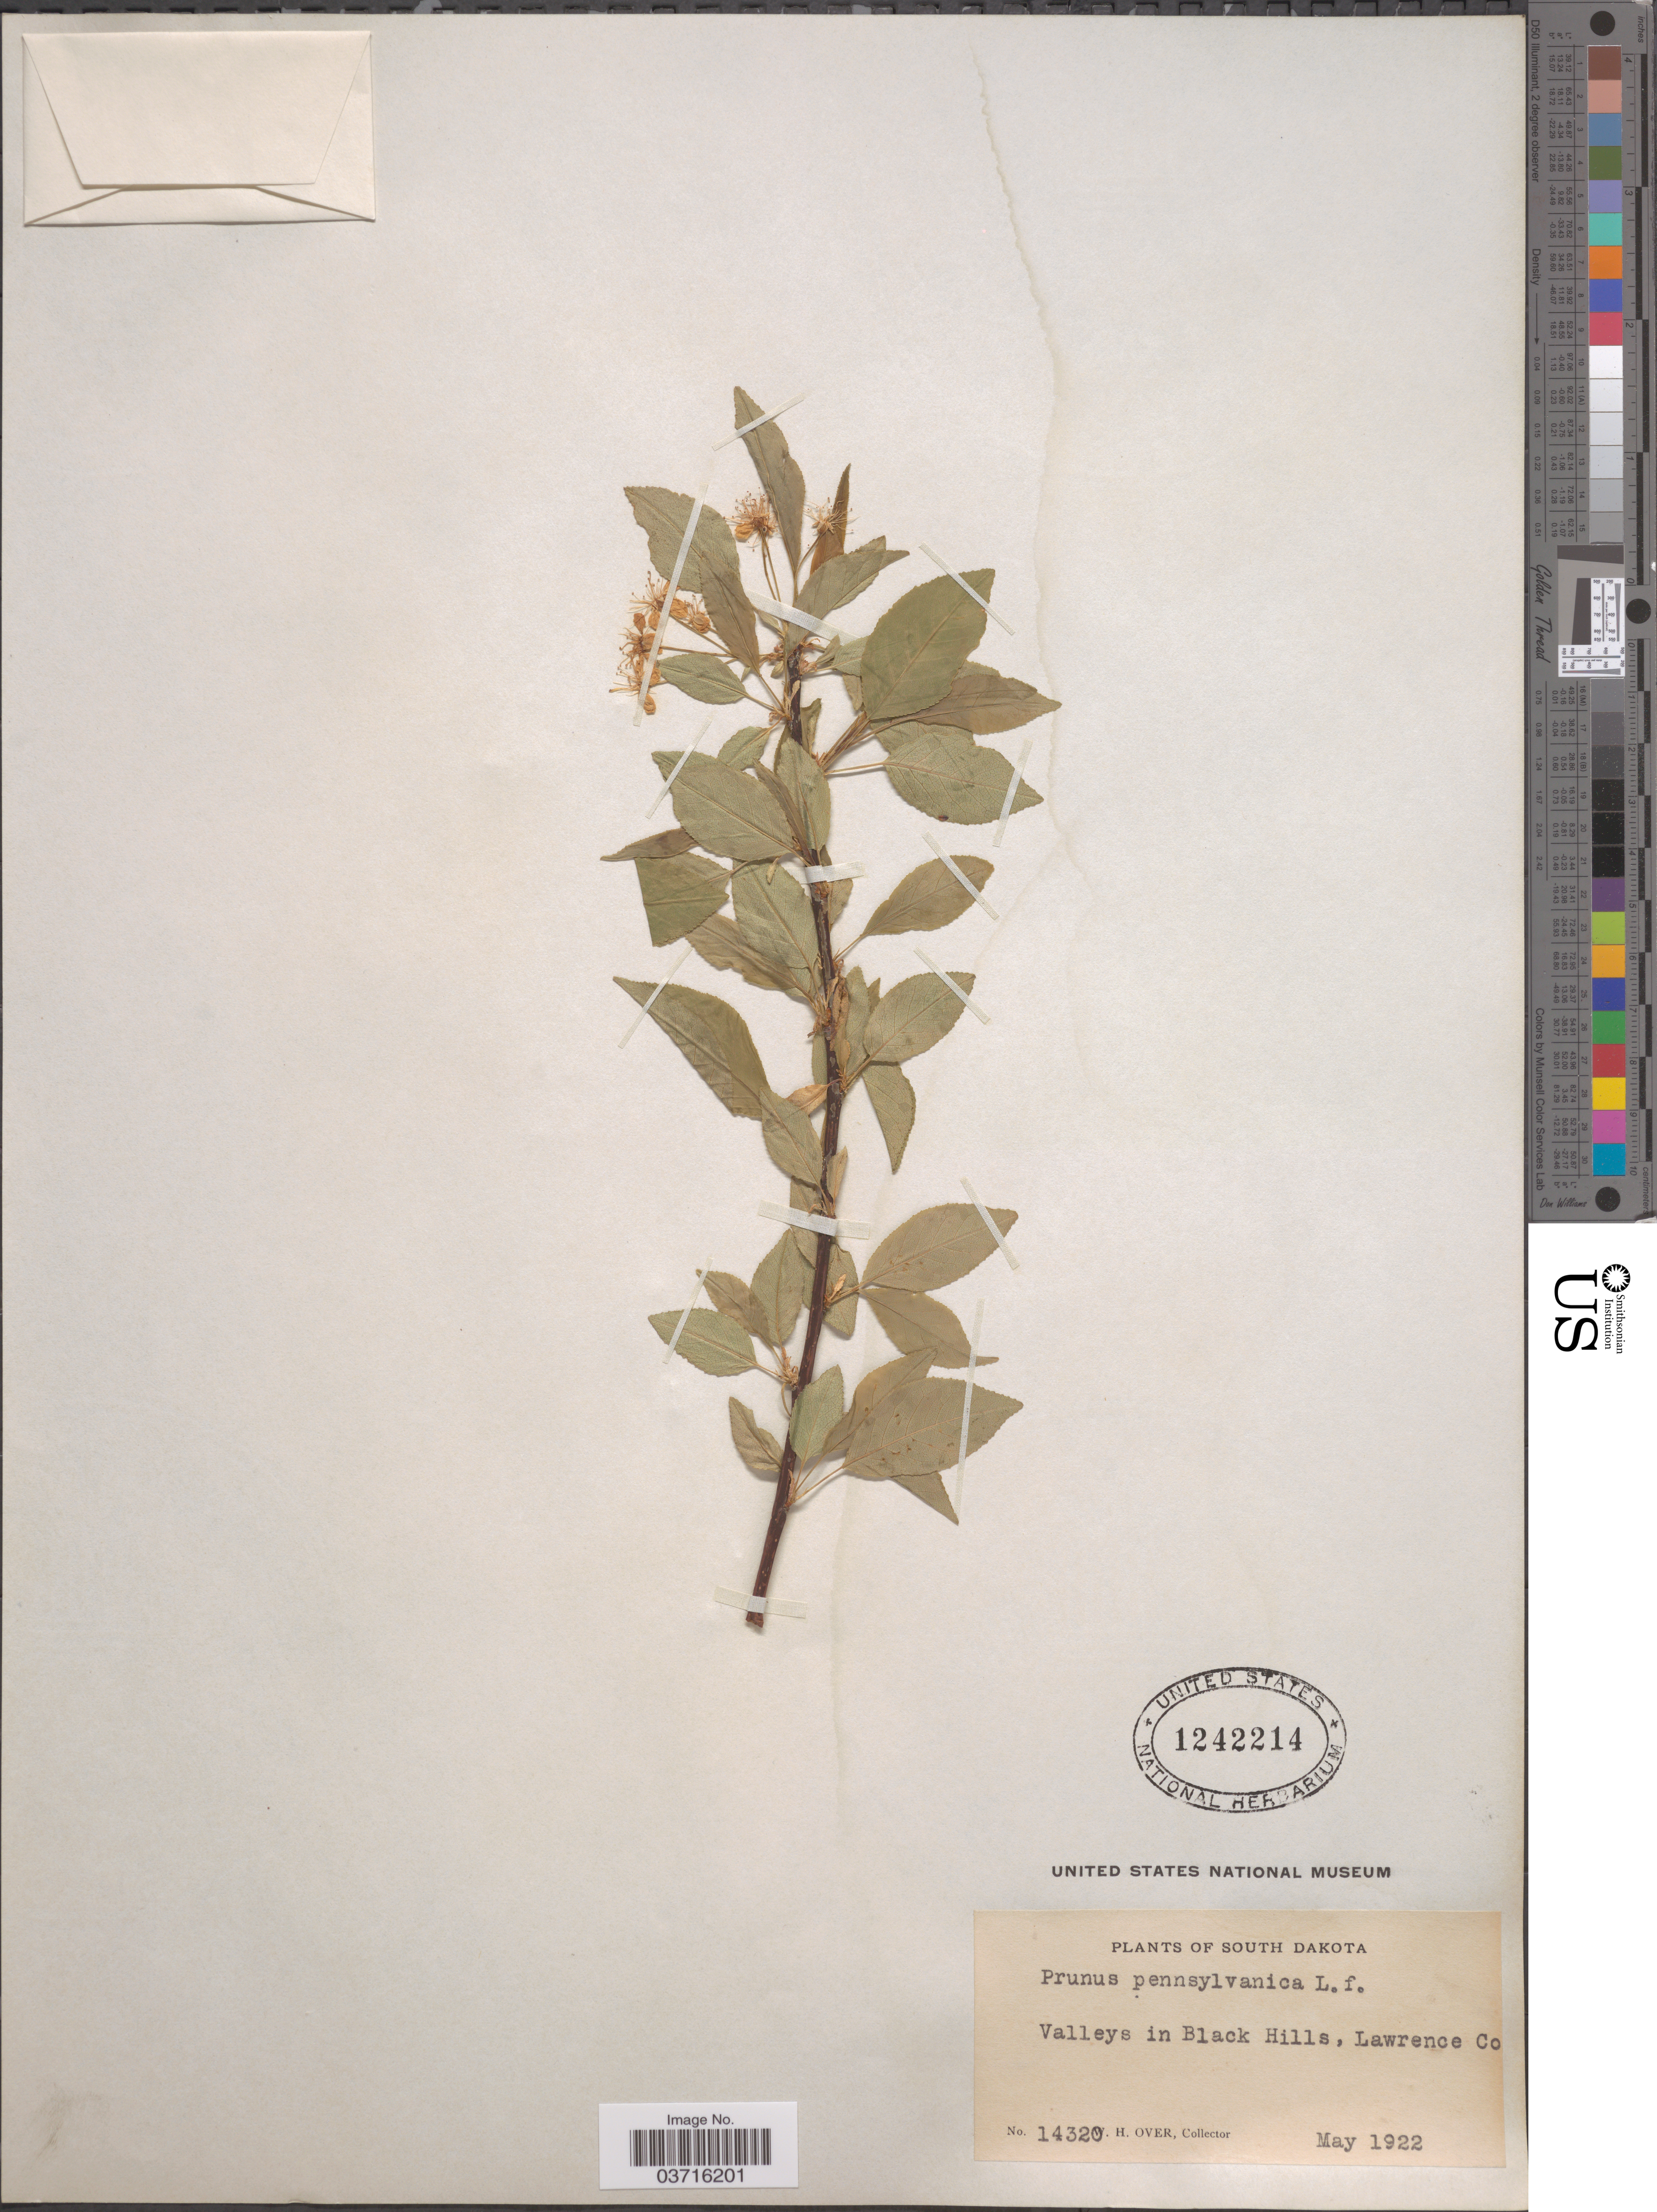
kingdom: Plantae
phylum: Tracheophyta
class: Magnoliopsida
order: Rosales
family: Rosaceae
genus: Prunus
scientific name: Prunus pensylvanica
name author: L. f.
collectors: W. Over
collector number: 14320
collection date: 1922-05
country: United States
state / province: South Dakota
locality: Valleys in Black Hills, Lawrence Co.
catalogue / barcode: US 1242214